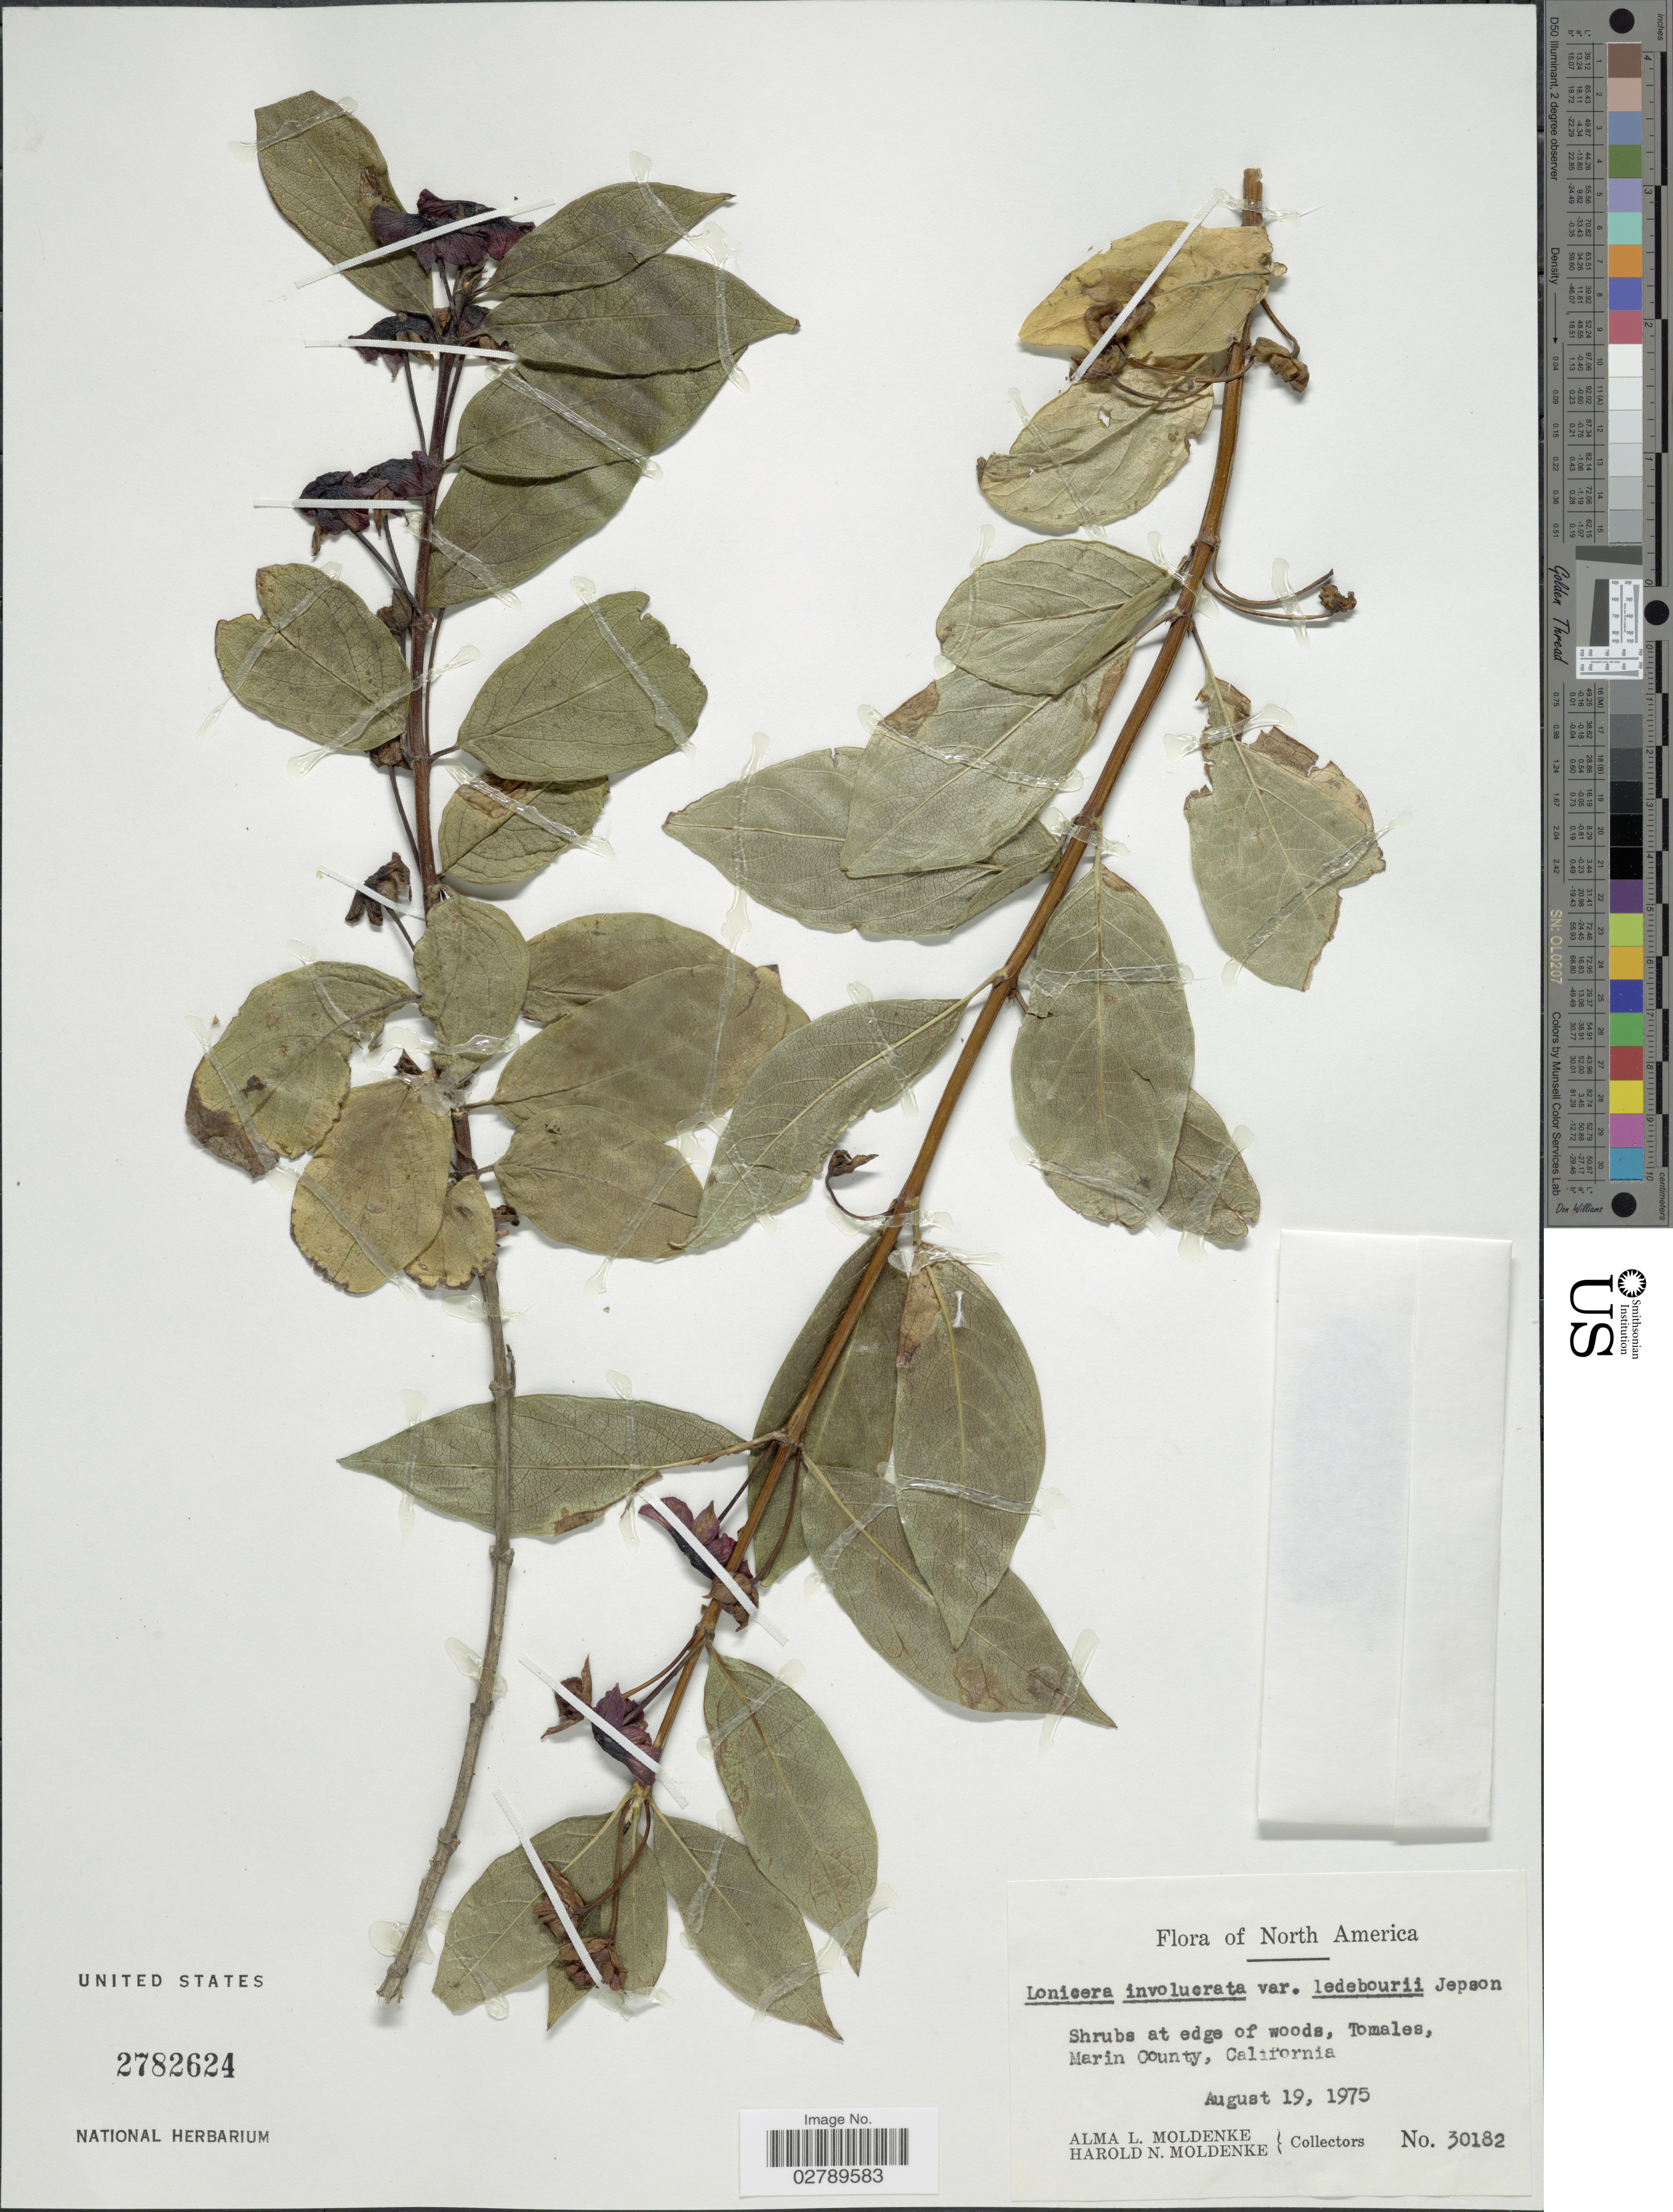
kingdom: Plantae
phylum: Tracheophyta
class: Magnoliopsida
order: Dipsacales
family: Caprifoliaceae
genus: Lonicera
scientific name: Lonicera involucrata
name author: (Richardson) Banks ex Spreng.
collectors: A. L. Moldenke & H. N. Moldenke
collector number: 30182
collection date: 1975-08-19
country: United States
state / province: California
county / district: Marin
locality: Tomales, Marin County.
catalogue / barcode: US 2782624